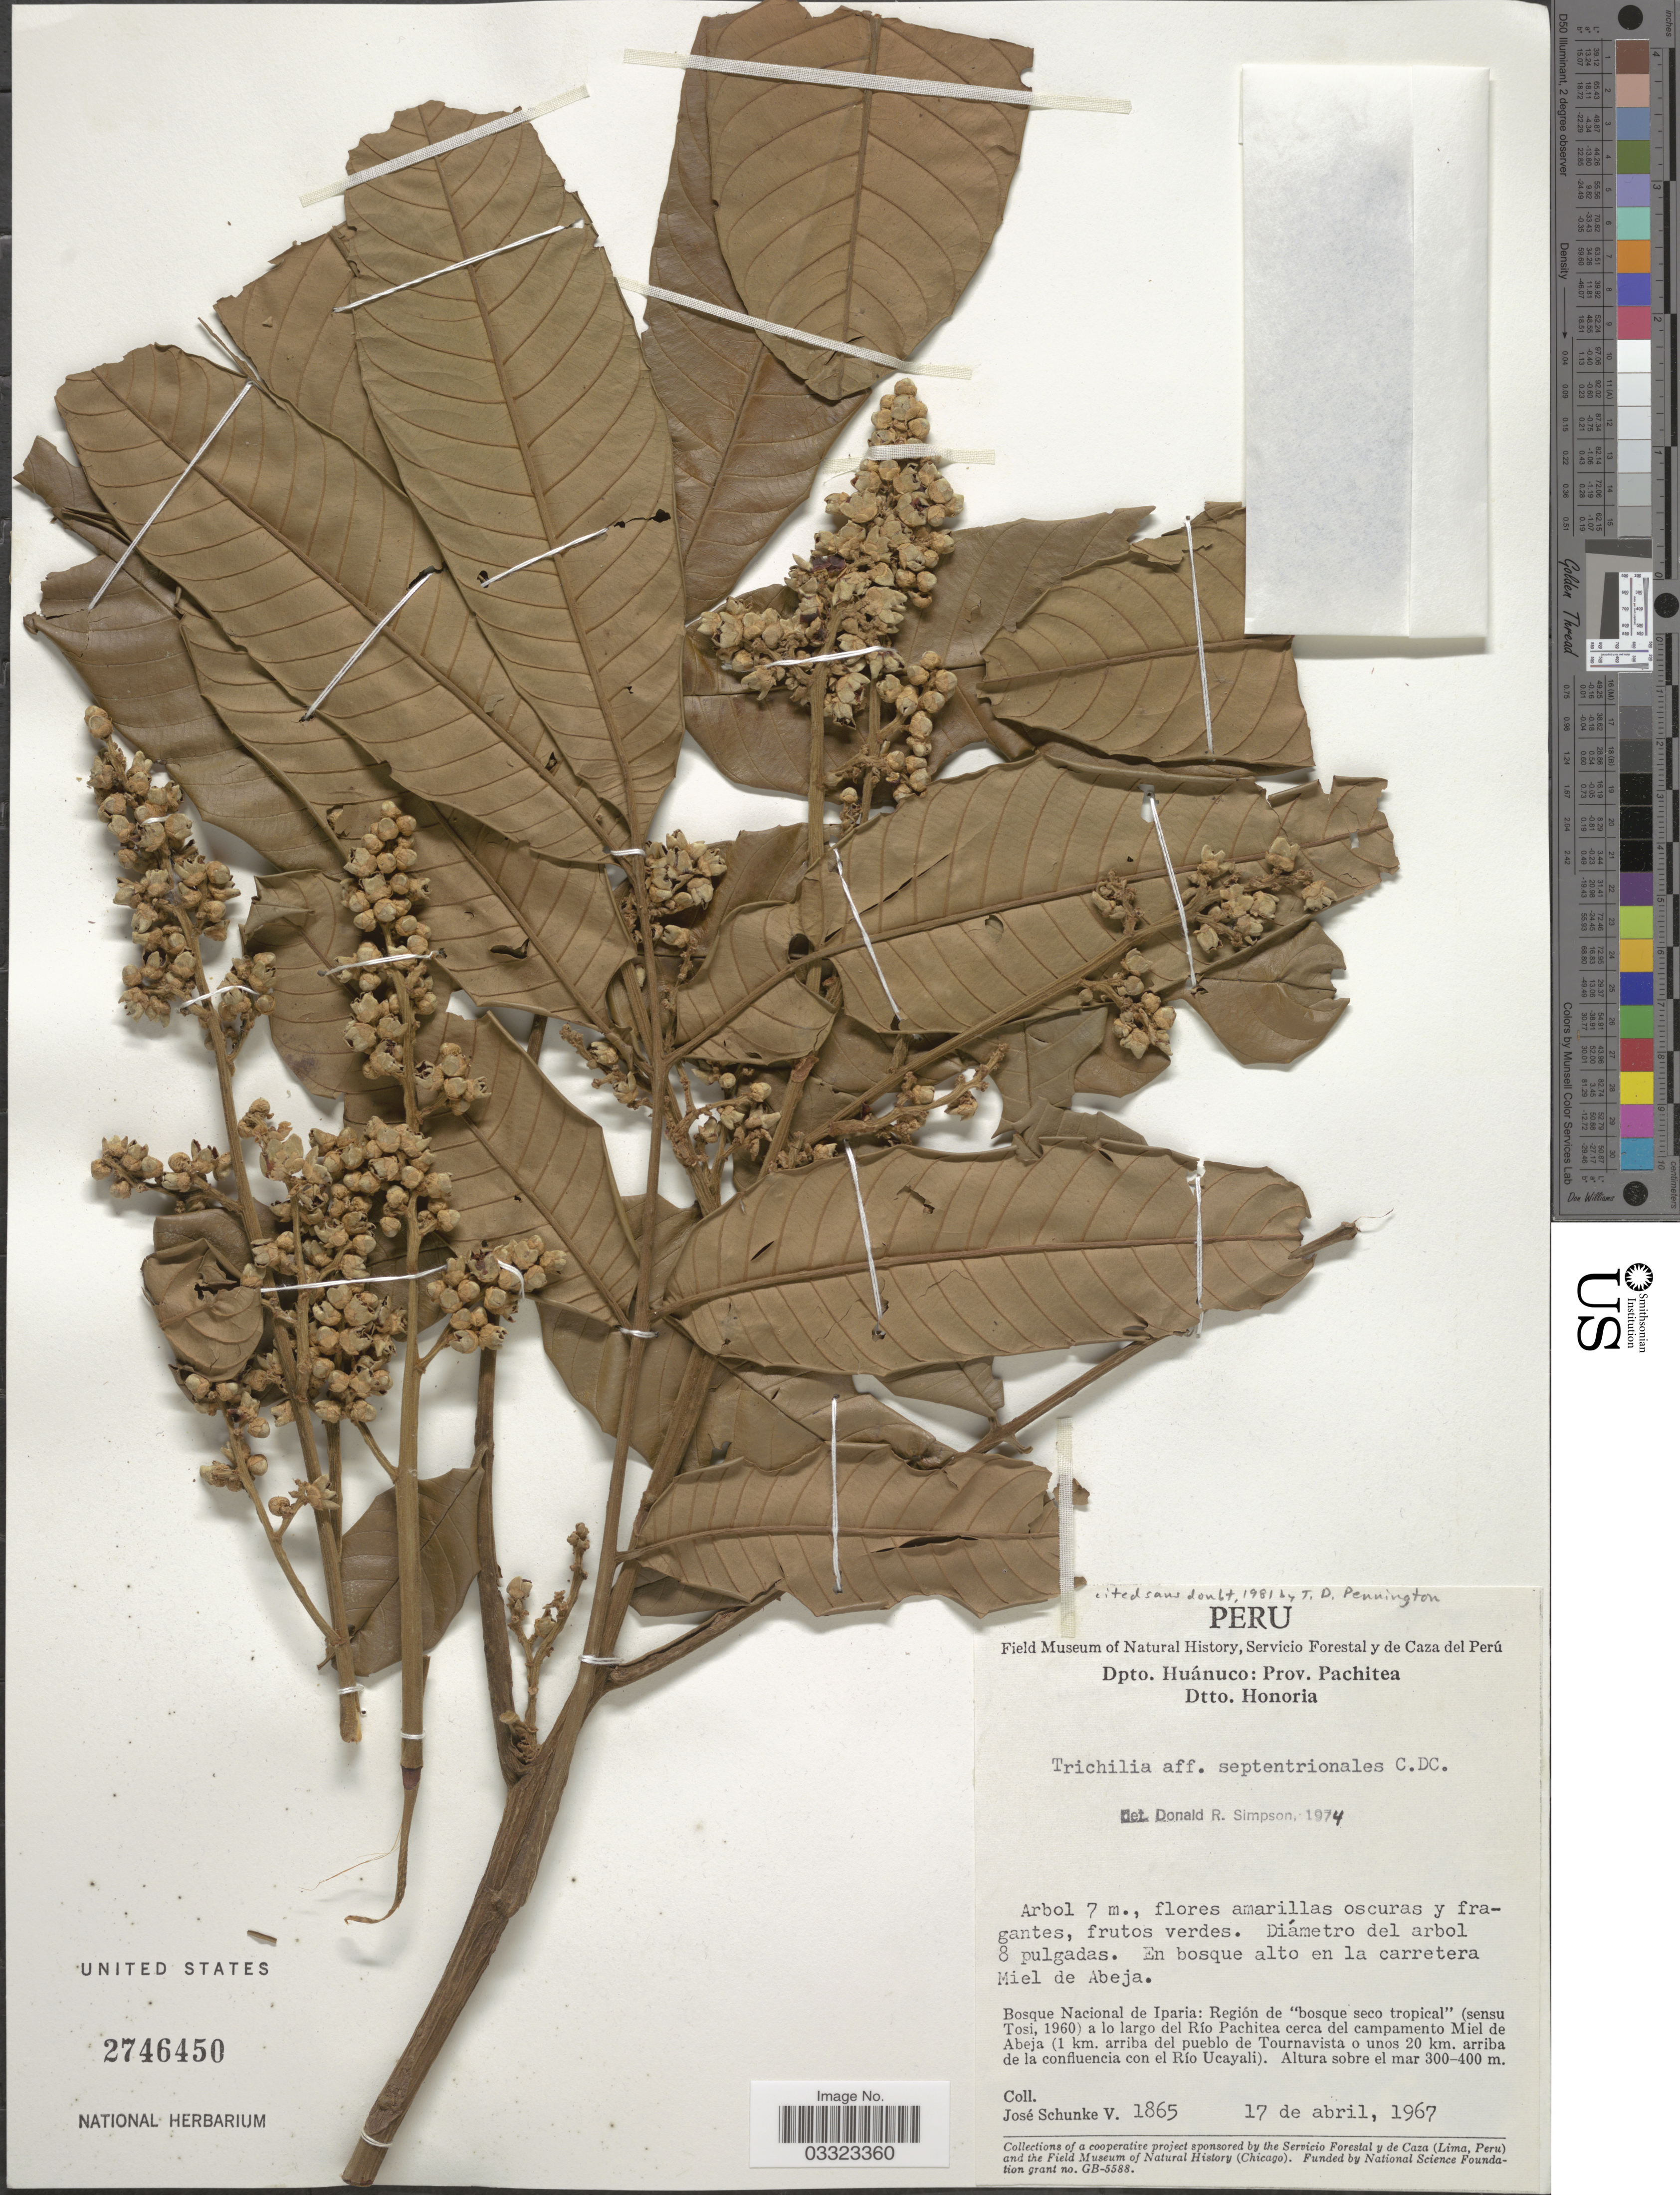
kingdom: Plantae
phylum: Tracheophyta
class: Magnoliopsida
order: Sapindales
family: Meliaceae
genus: Trichilia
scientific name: Trichilia septentrionalis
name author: C. DC.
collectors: J. Schunke Vigo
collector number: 1865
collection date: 1967-04-17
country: Peru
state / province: Huánuco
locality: Dpto. Huánuco: Prov. Pachitea, Dtto. Honoria. En bosque alto en la carretera Miel de Abeja. Bosque Nacional de Iparia: Región de "bosque seco tropical" (sensu Tosi, 1960) a lo largo del Río Pachitea cerca del campamento Miel de Abeja (1 km. arriba del pueblo de Tournavista o unos 20 km. arriba de la confluencia con el Río Ucayali).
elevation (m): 300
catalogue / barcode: US 2746450